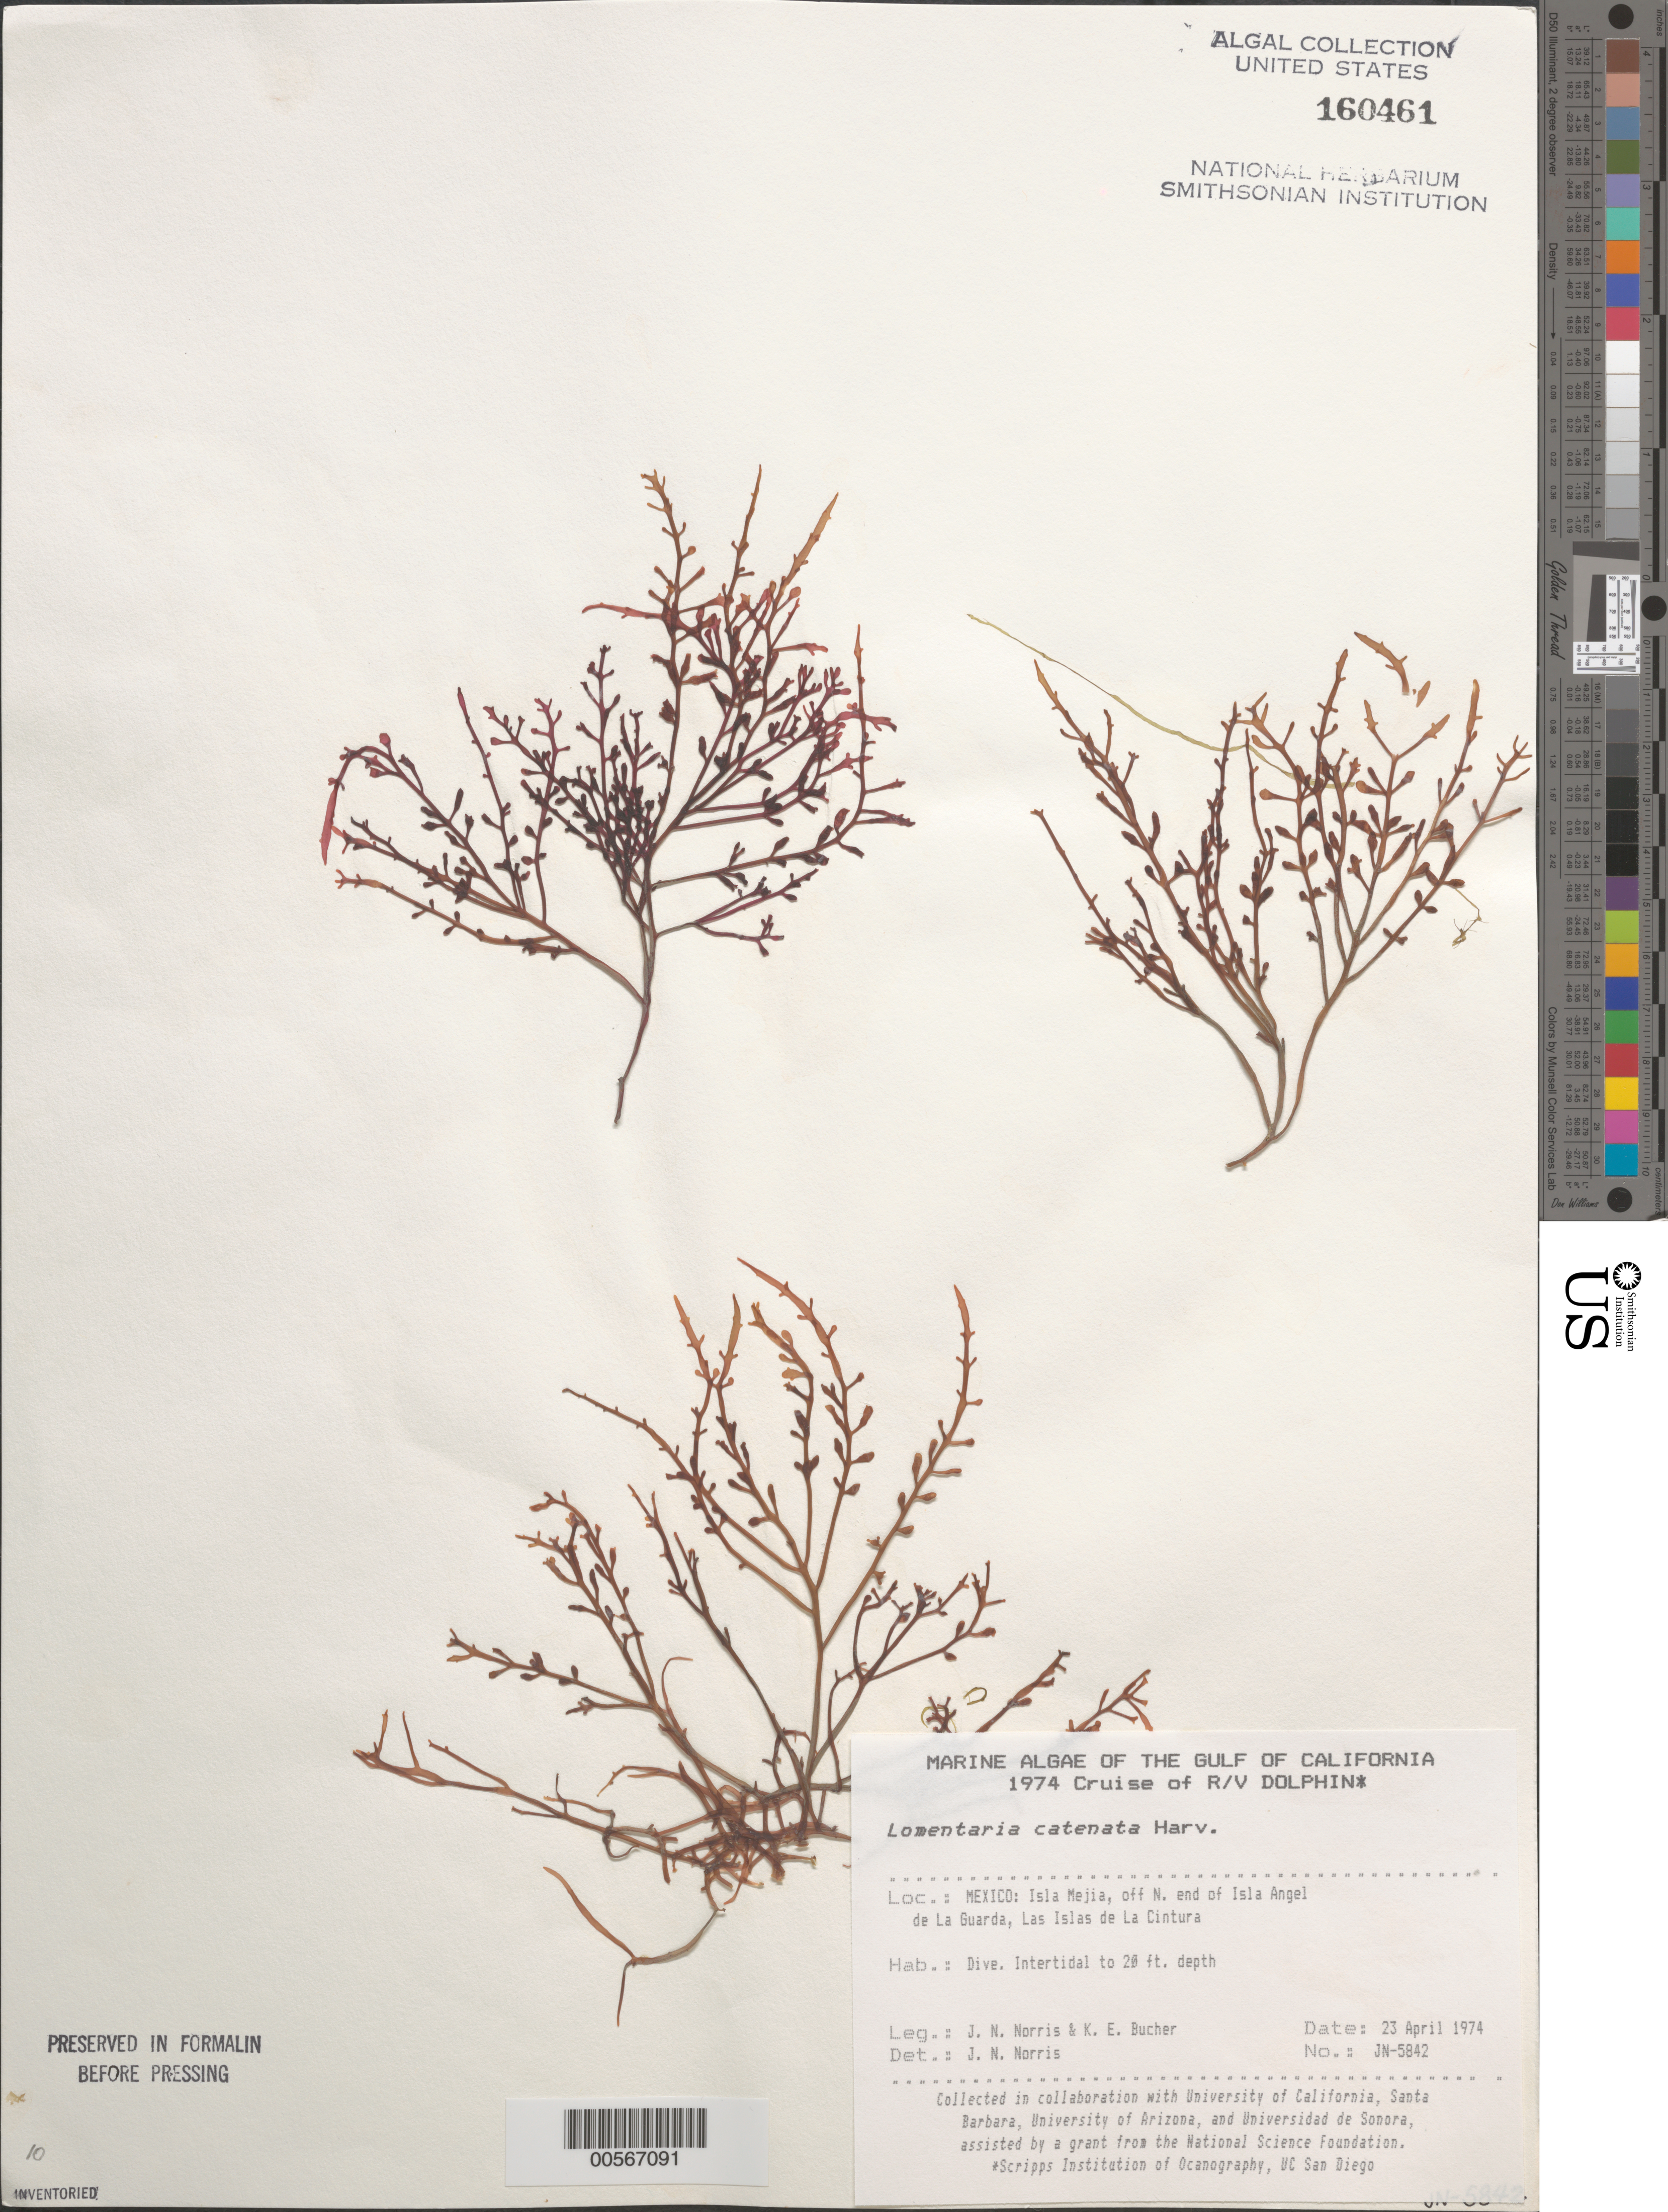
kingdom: Plantae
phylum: Rhodophyta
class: Florideophyceae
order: Rhodymeniales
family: Lomentariaceae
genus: Fushitsunagia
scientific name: Fushitsunagia catenata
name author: (Harv.) Filloramo & G.W. Saunders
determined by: Algae name updating Project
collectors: J. N. Norris & K. E. Bucher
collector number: JN-5842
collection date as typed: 23 Apr 1974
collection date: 1974-04-23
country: Mexico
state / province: Baja California Norte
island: Isla Mejia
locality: Off Isla Angel de la Guarda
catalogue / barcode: US 160461